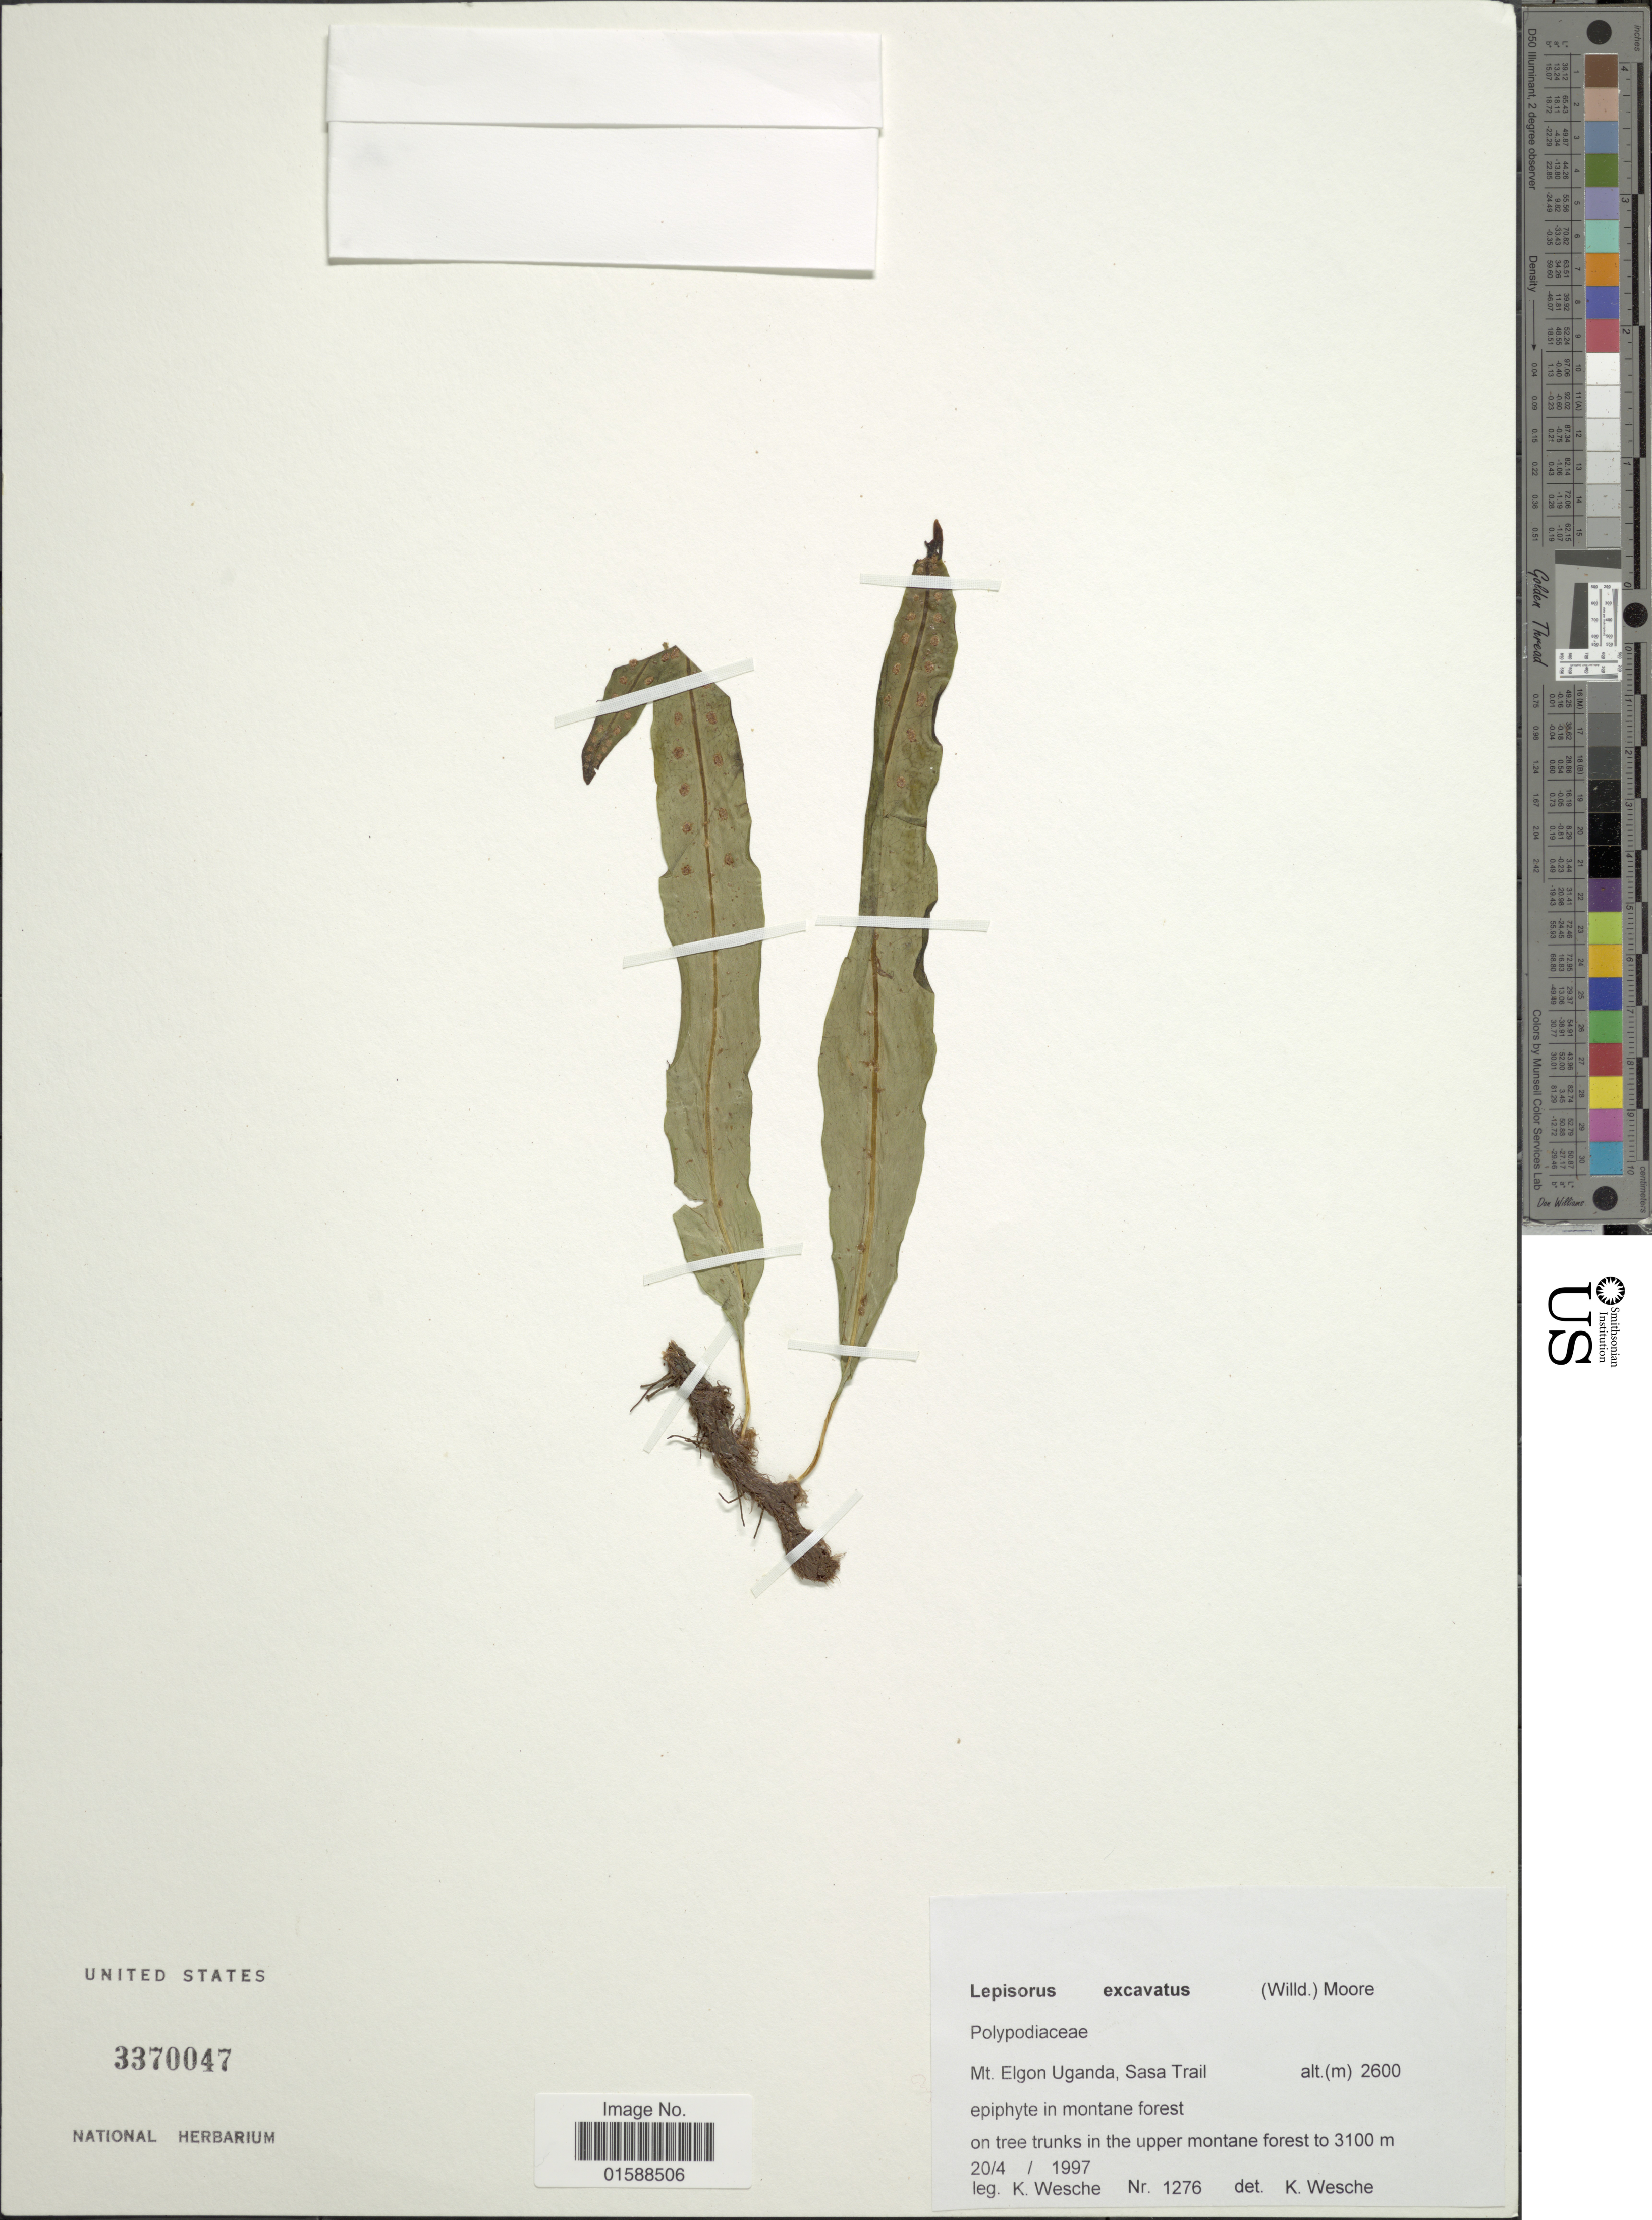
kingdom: Plantae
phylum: Tracheophyta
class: Polypodiopsida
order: Polypodiales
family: Polypodiaceae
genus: Lepisorus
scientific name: Lepisorus excavatus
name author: (Bory ex Willd.) Ching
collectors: K. Wesche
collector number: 1276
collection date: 1997-04-20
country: Uganda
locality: Mt. Elgon, Sasa trail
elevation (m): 2600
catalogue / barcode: US 3370047